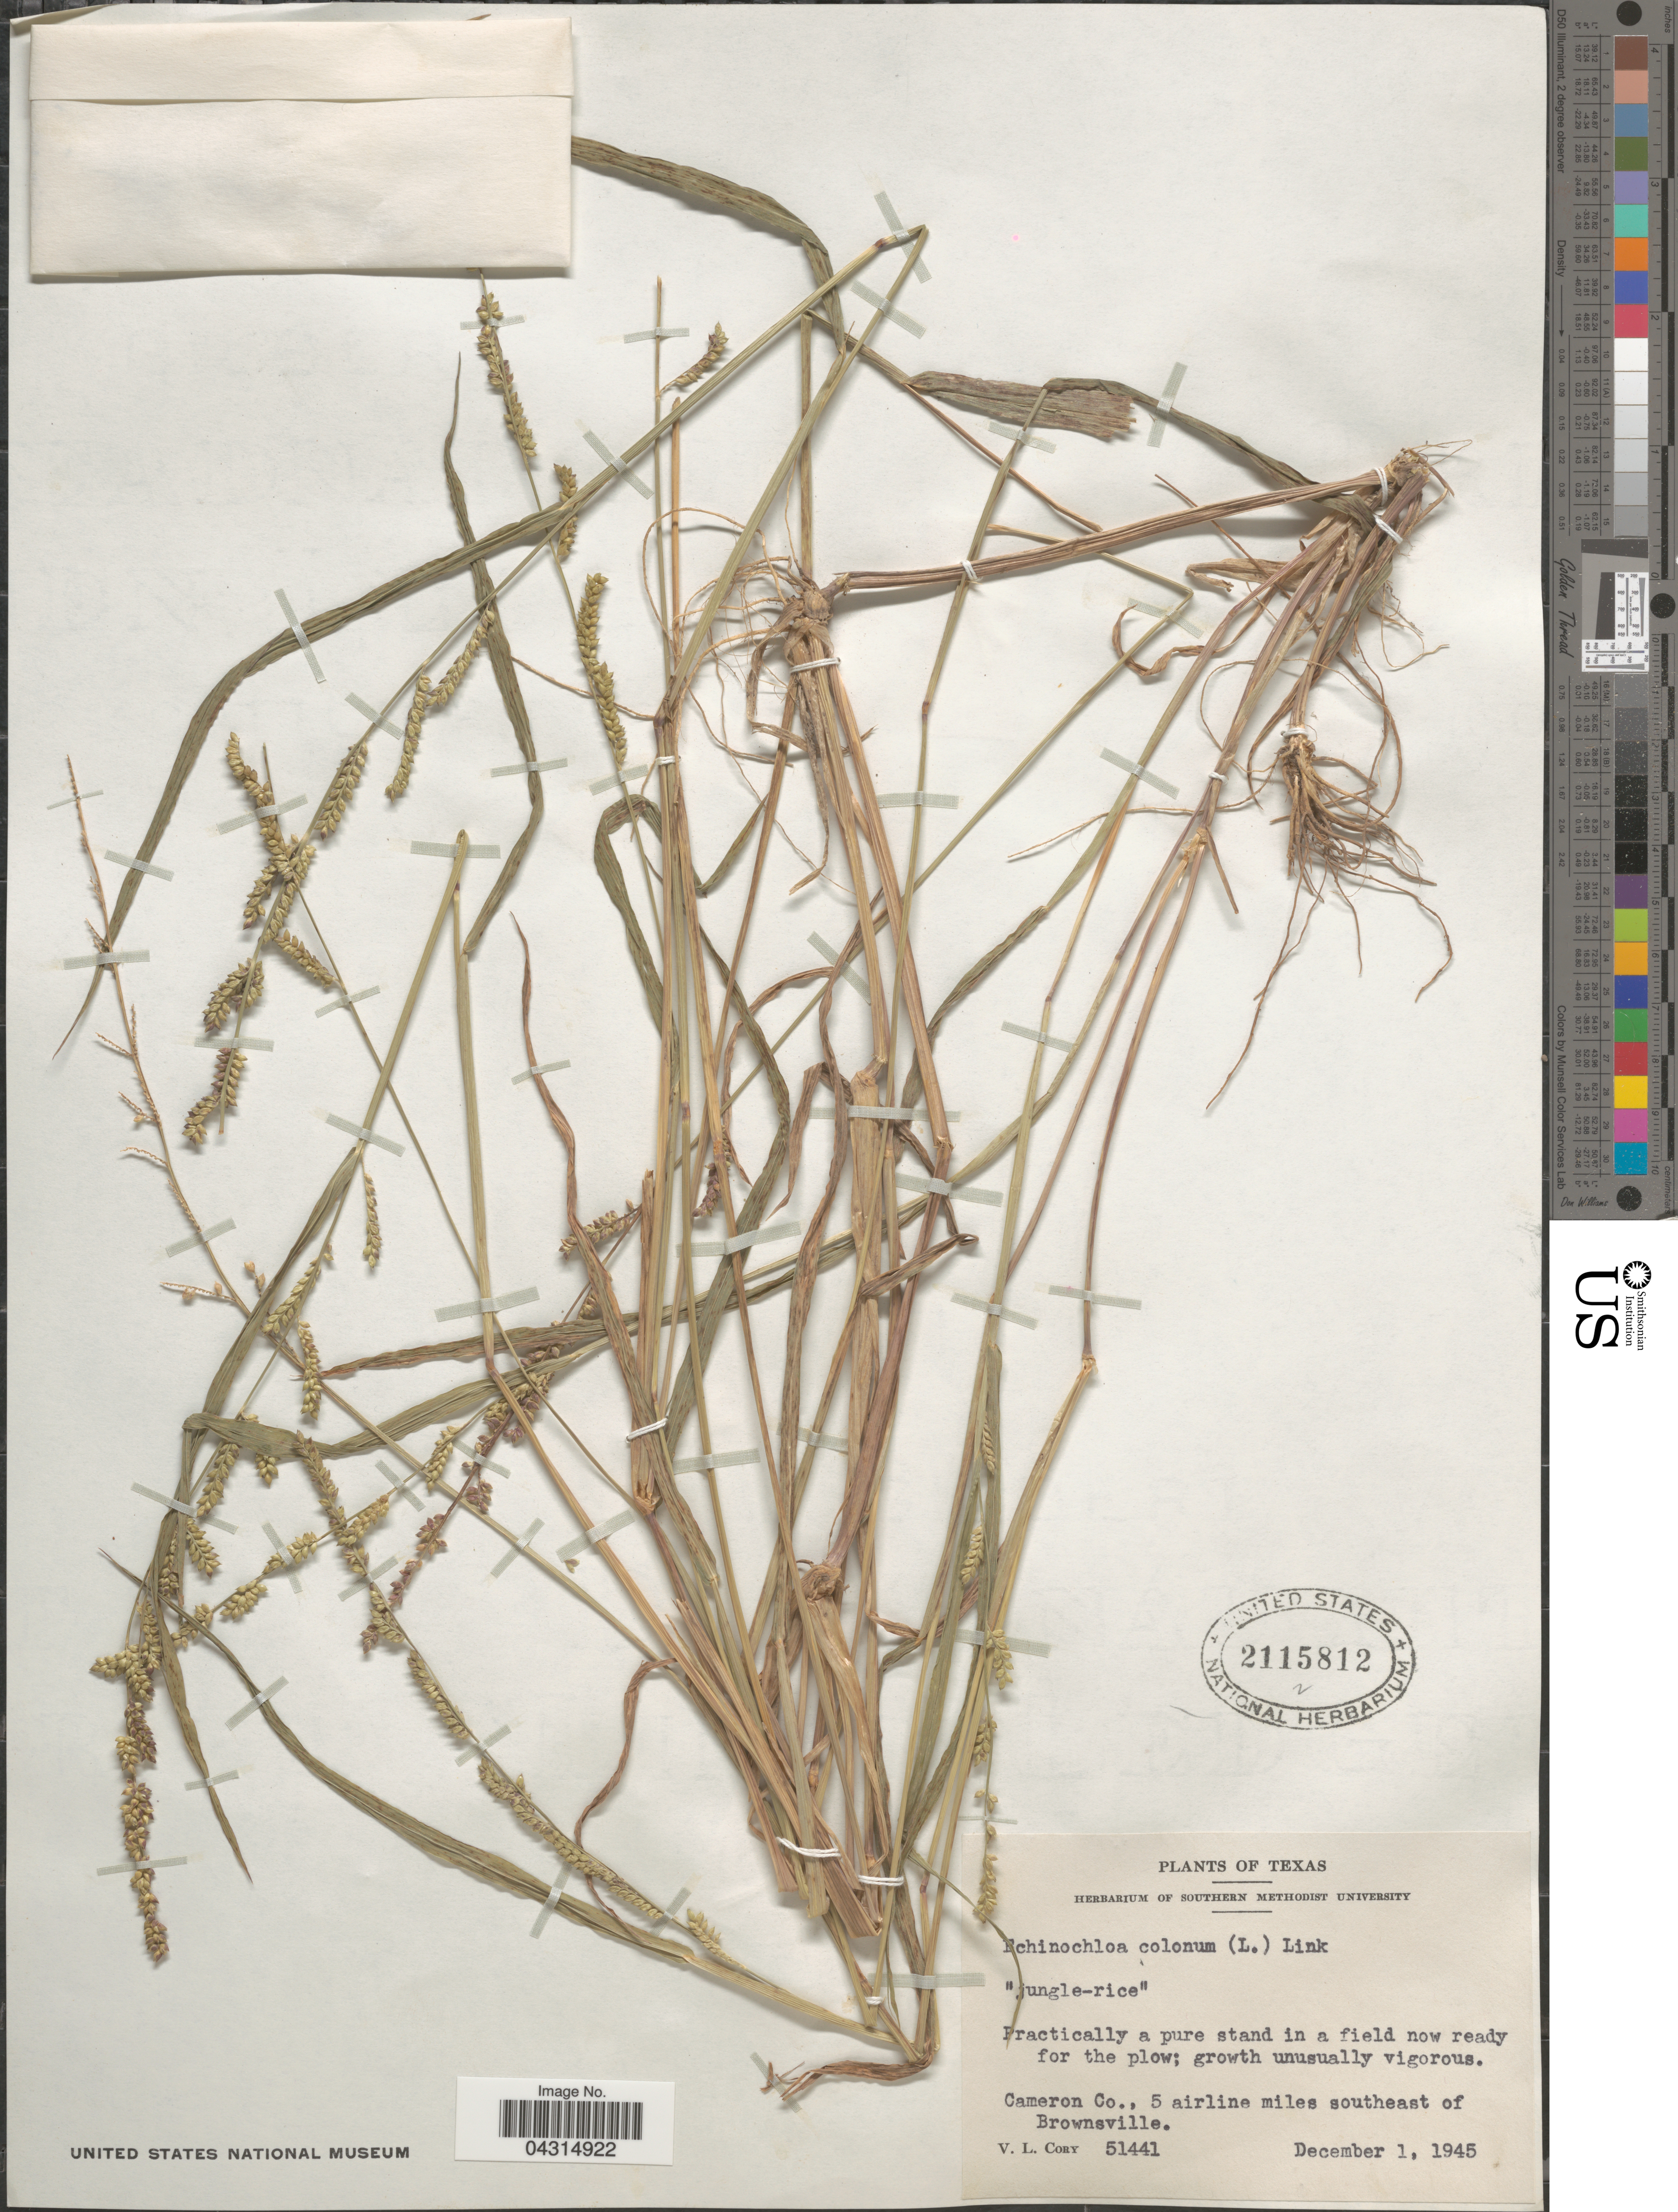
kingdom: Plantae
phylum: Tracheophyta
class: Liliopsida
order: Poales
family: Poaceae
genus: Echinochloa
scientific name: Echinochloa colona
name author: (L.) Link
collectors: V. Cory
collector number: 51441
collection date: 1945-12-01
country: United States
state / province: Texas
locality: Cameron Co., 5 airline miles southeast of Brownsville.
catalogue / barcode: US 2115812